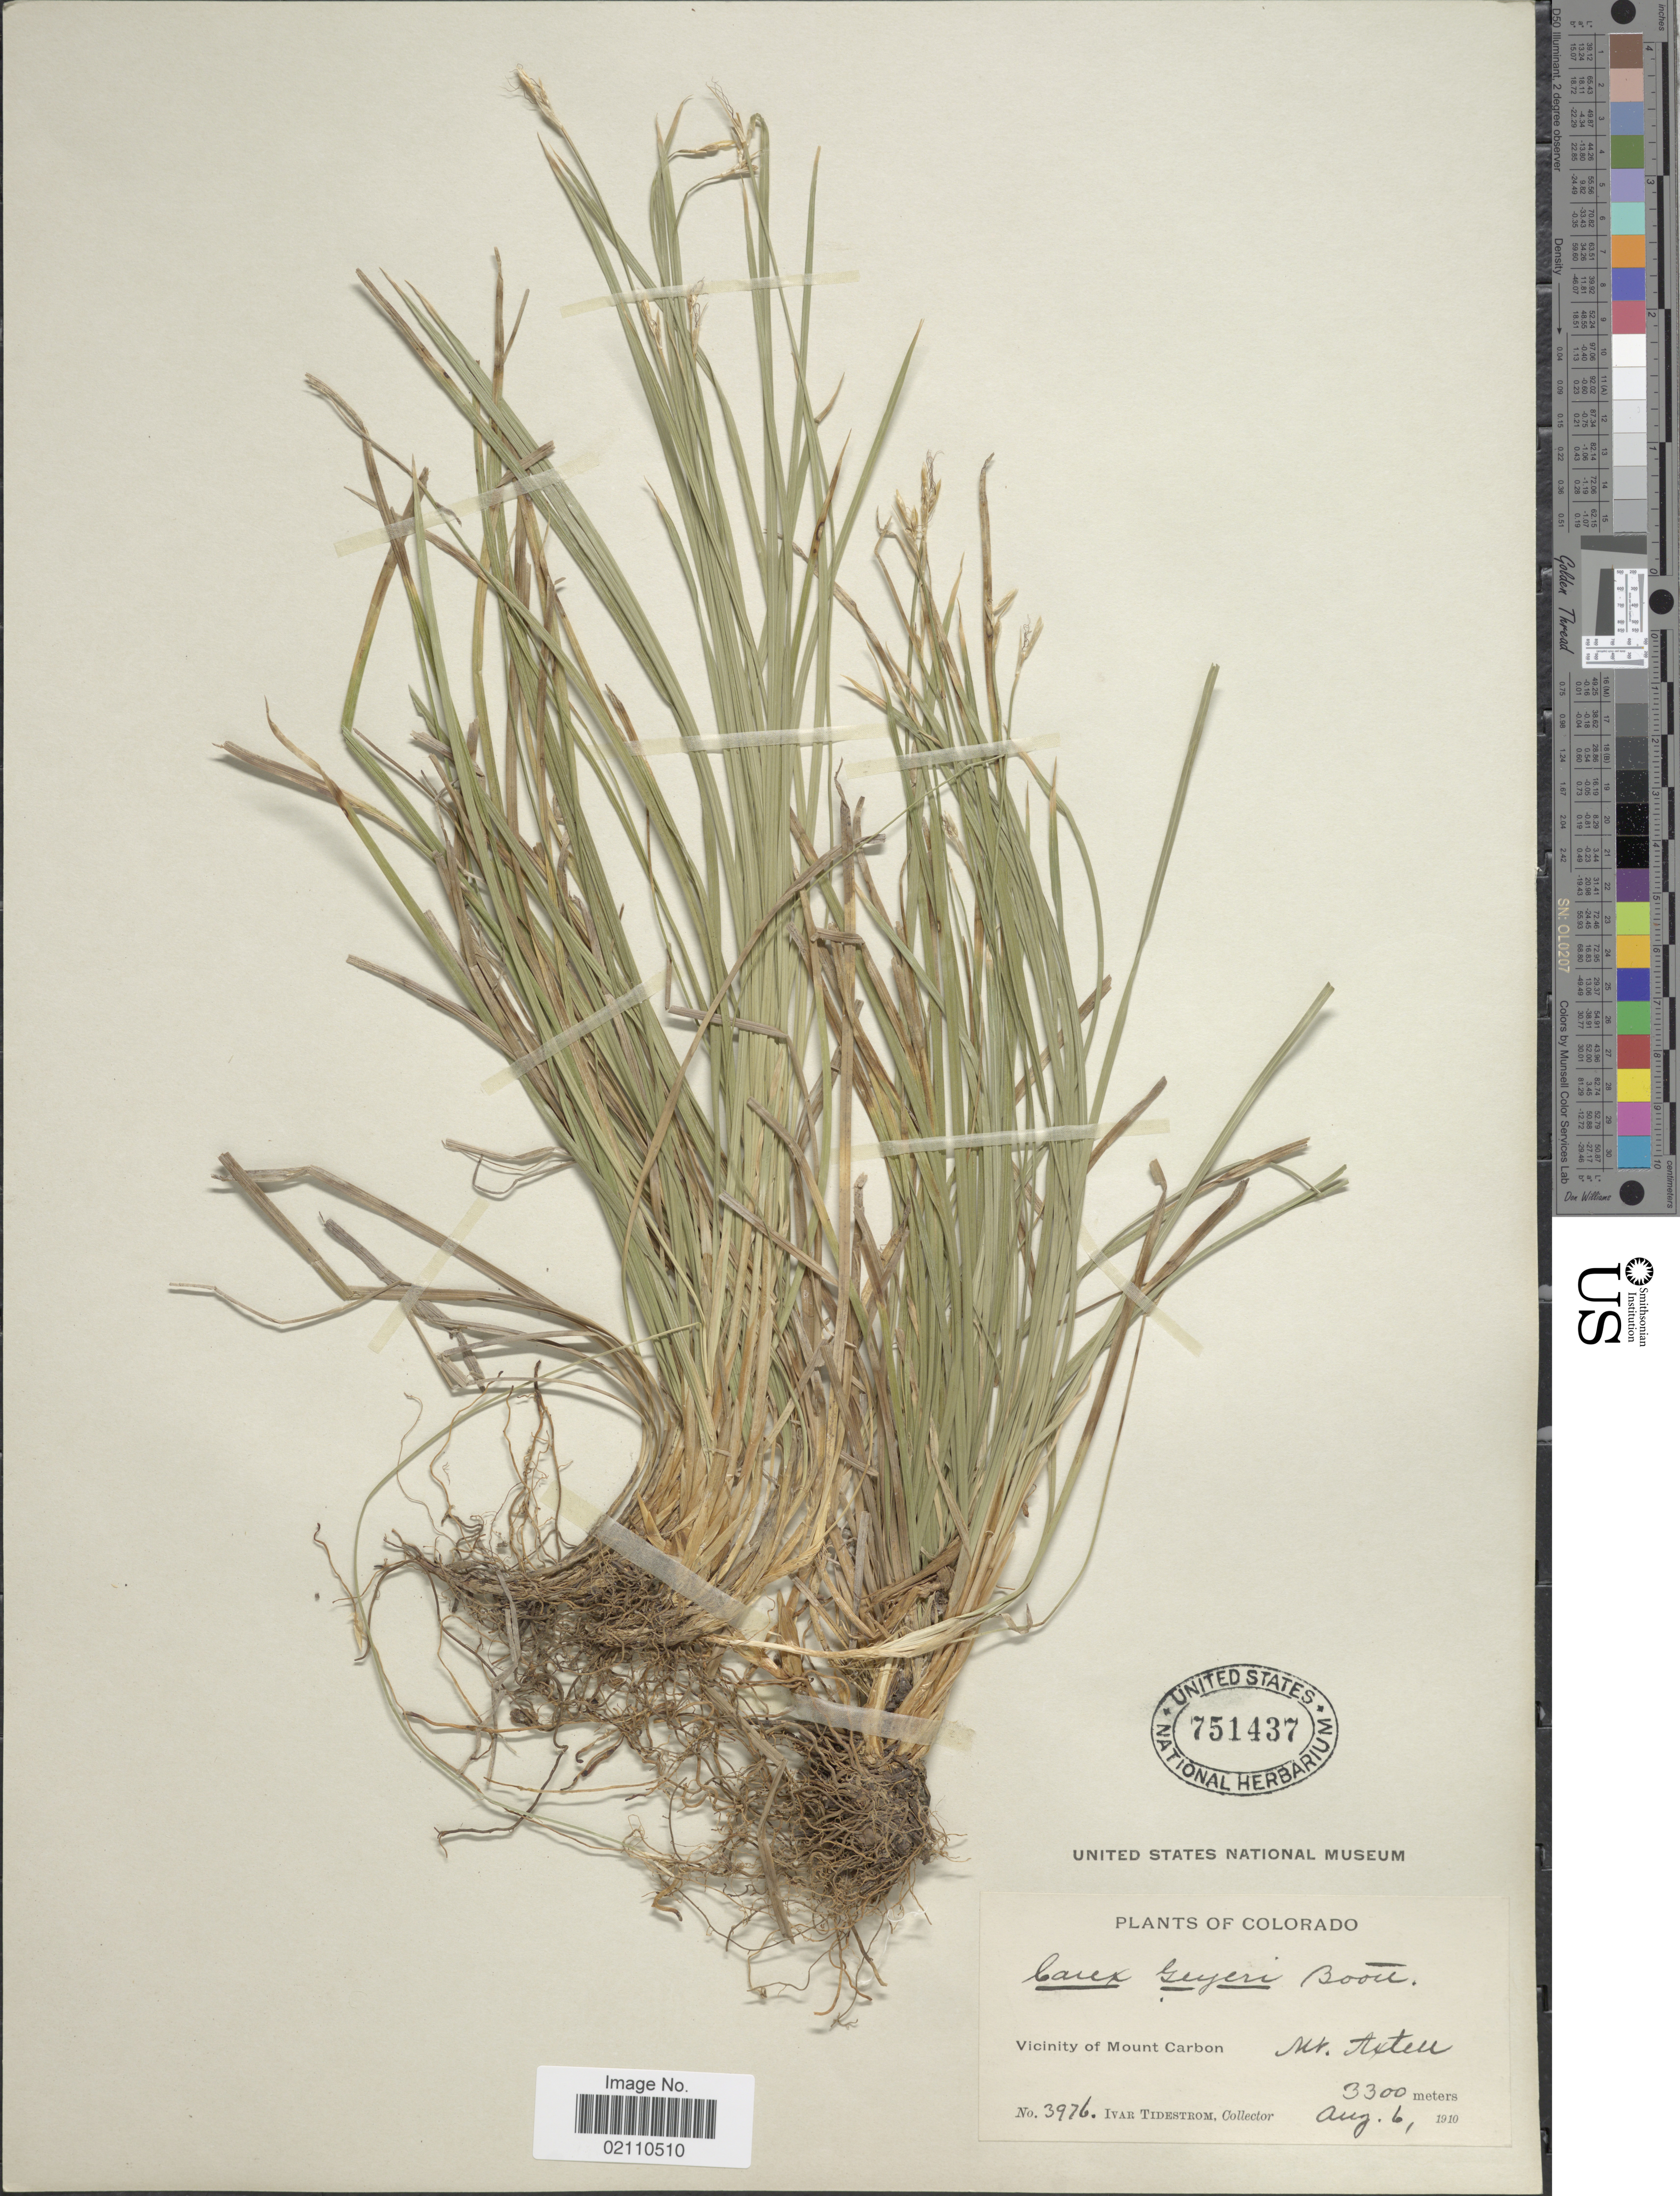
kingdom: Plantae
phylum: Tracheophyta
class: Liliopsida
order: Poales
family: Cyperaceae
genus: Carex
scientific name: Carex geyeri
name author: Boott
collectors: I. F. Tidestrom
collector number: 3976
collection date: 1910-08-06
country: United States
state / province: Colorado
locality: Vicinity of Mount Carbon, Mt. Axten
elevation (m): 3300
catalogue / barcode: US 751437